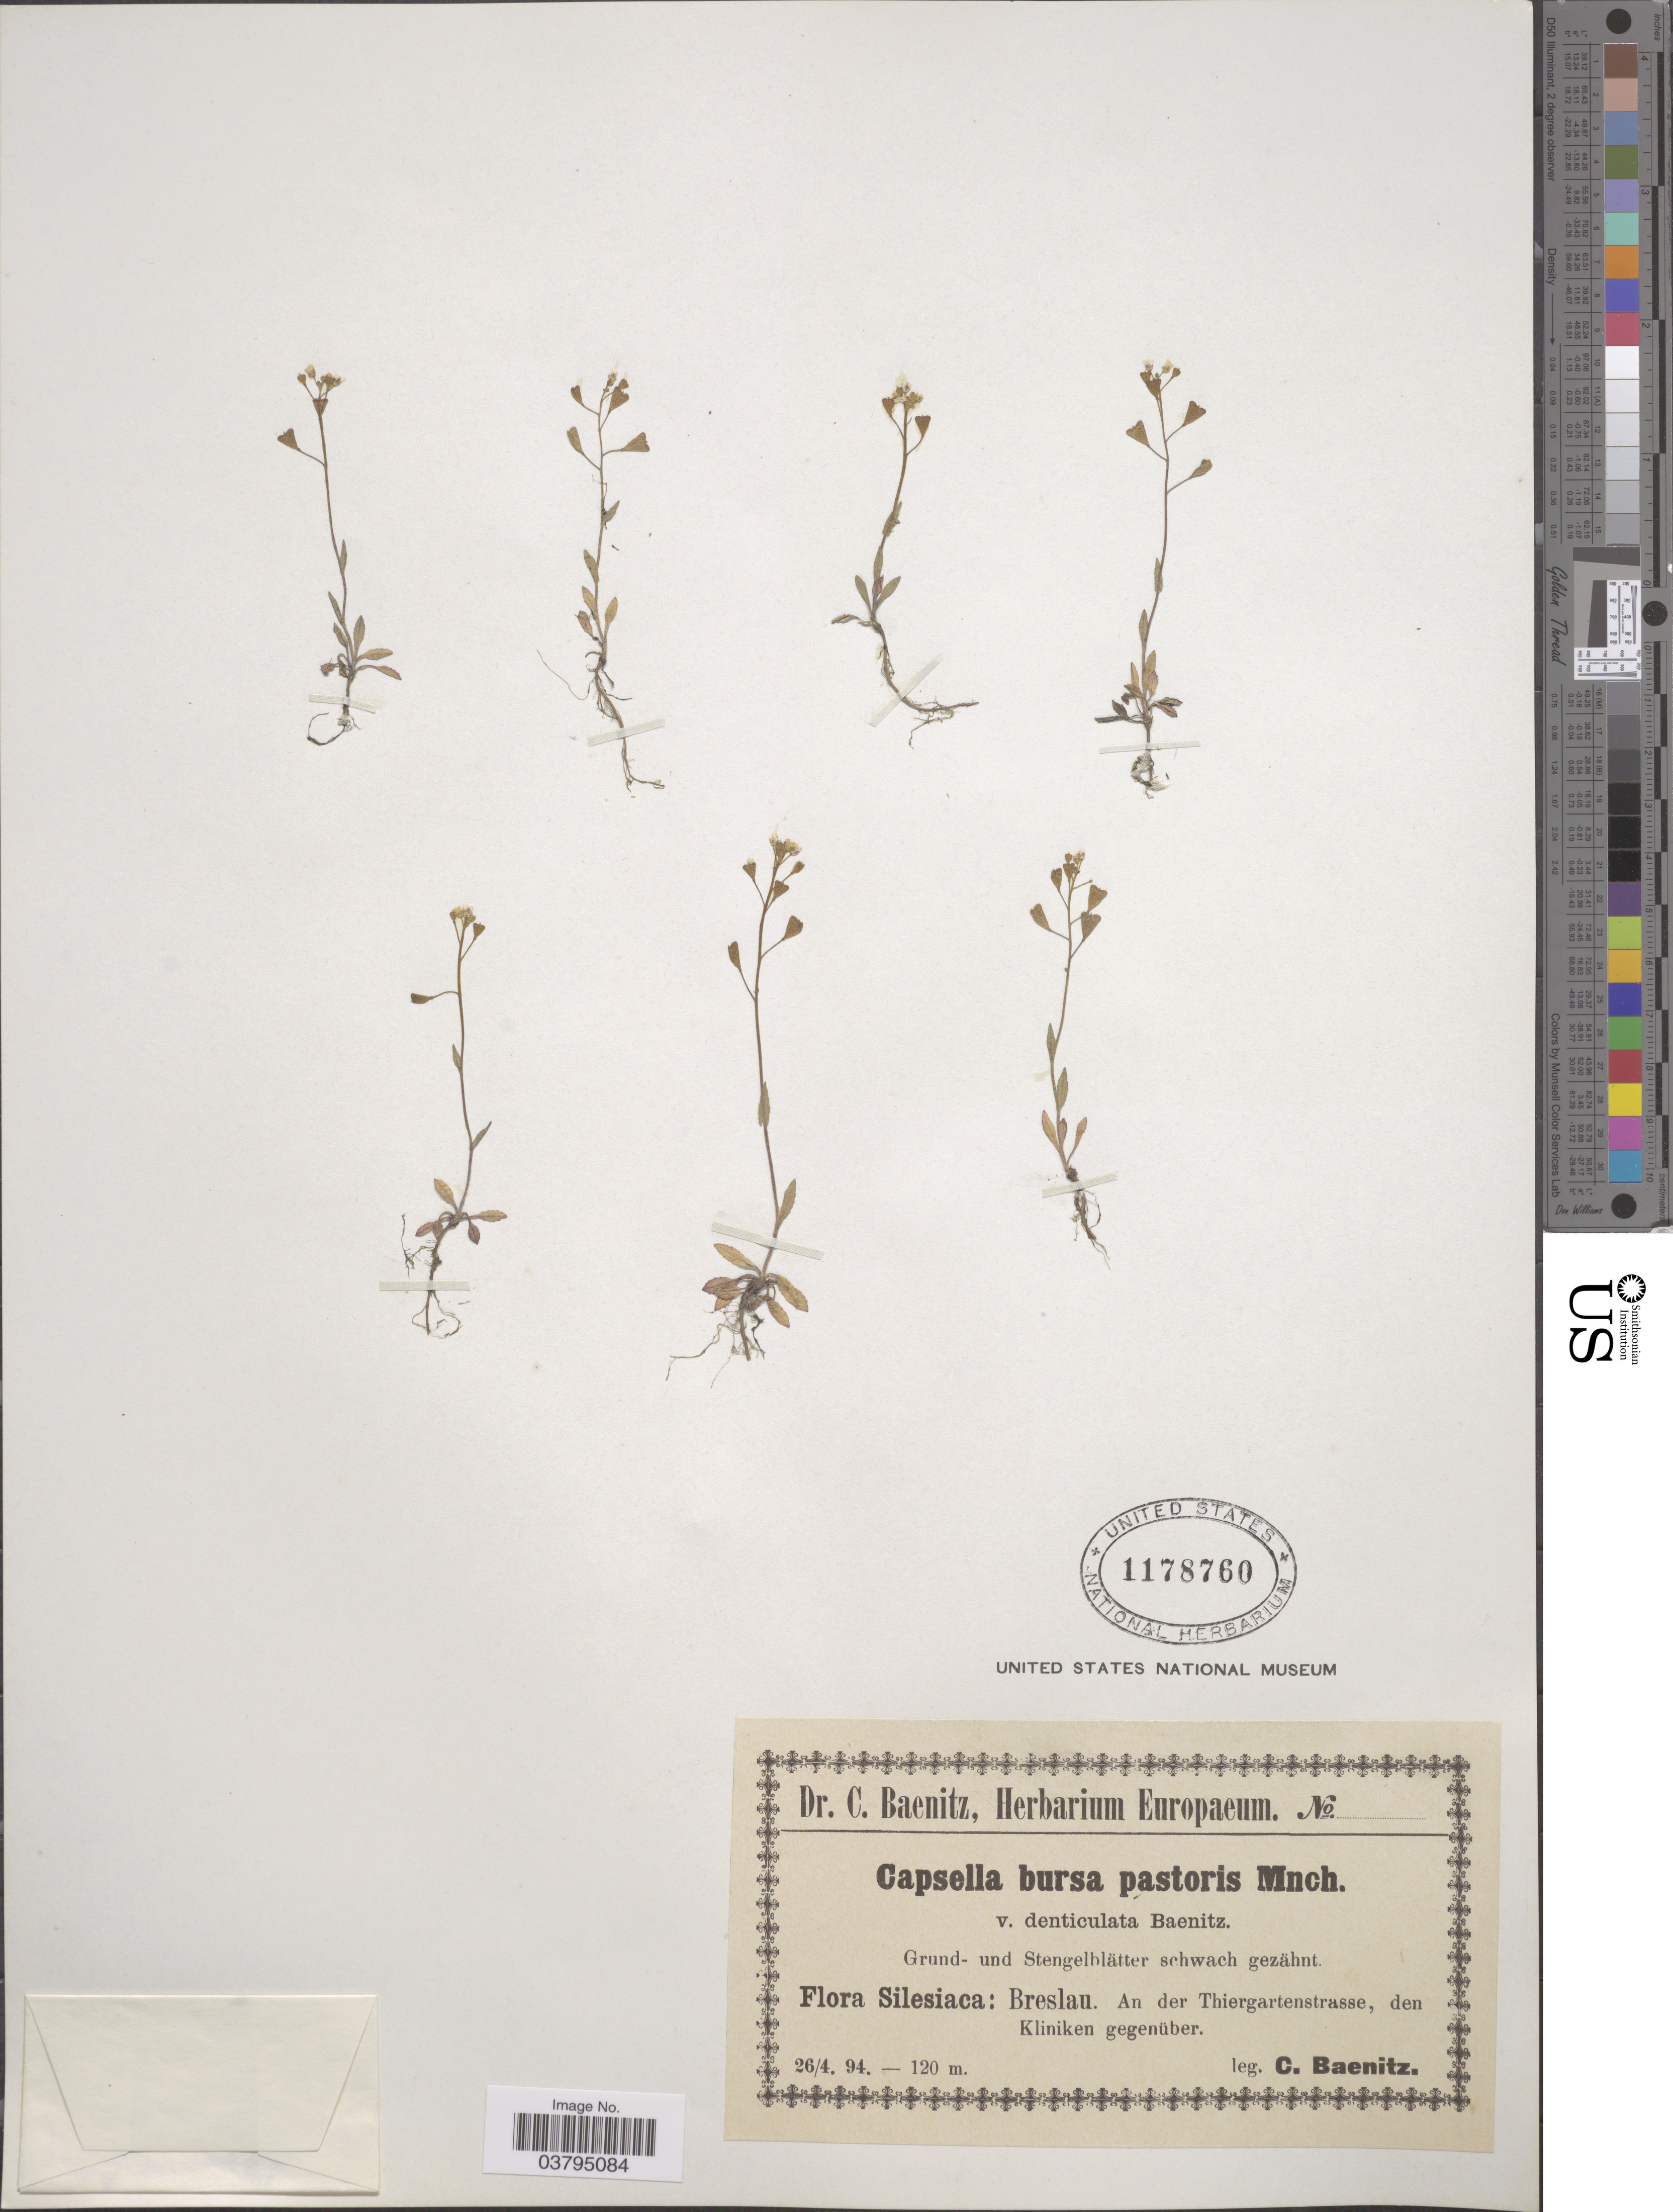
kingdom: Plantae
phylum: Tracheophyta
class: Magnoliopsida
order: Brassicales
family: Brassicaceae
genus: Capsella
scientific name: Capsella bursa-pastoris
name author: (L.) Medik.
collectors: C. G. Baenitz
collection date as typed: Transcribed d/m/y: 26/4/94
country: Poland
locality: Silesiaca: Breslau. An der Thiergartenstrasse, den Kliniken gegenüber.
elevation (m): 120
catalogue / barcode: US 1178760